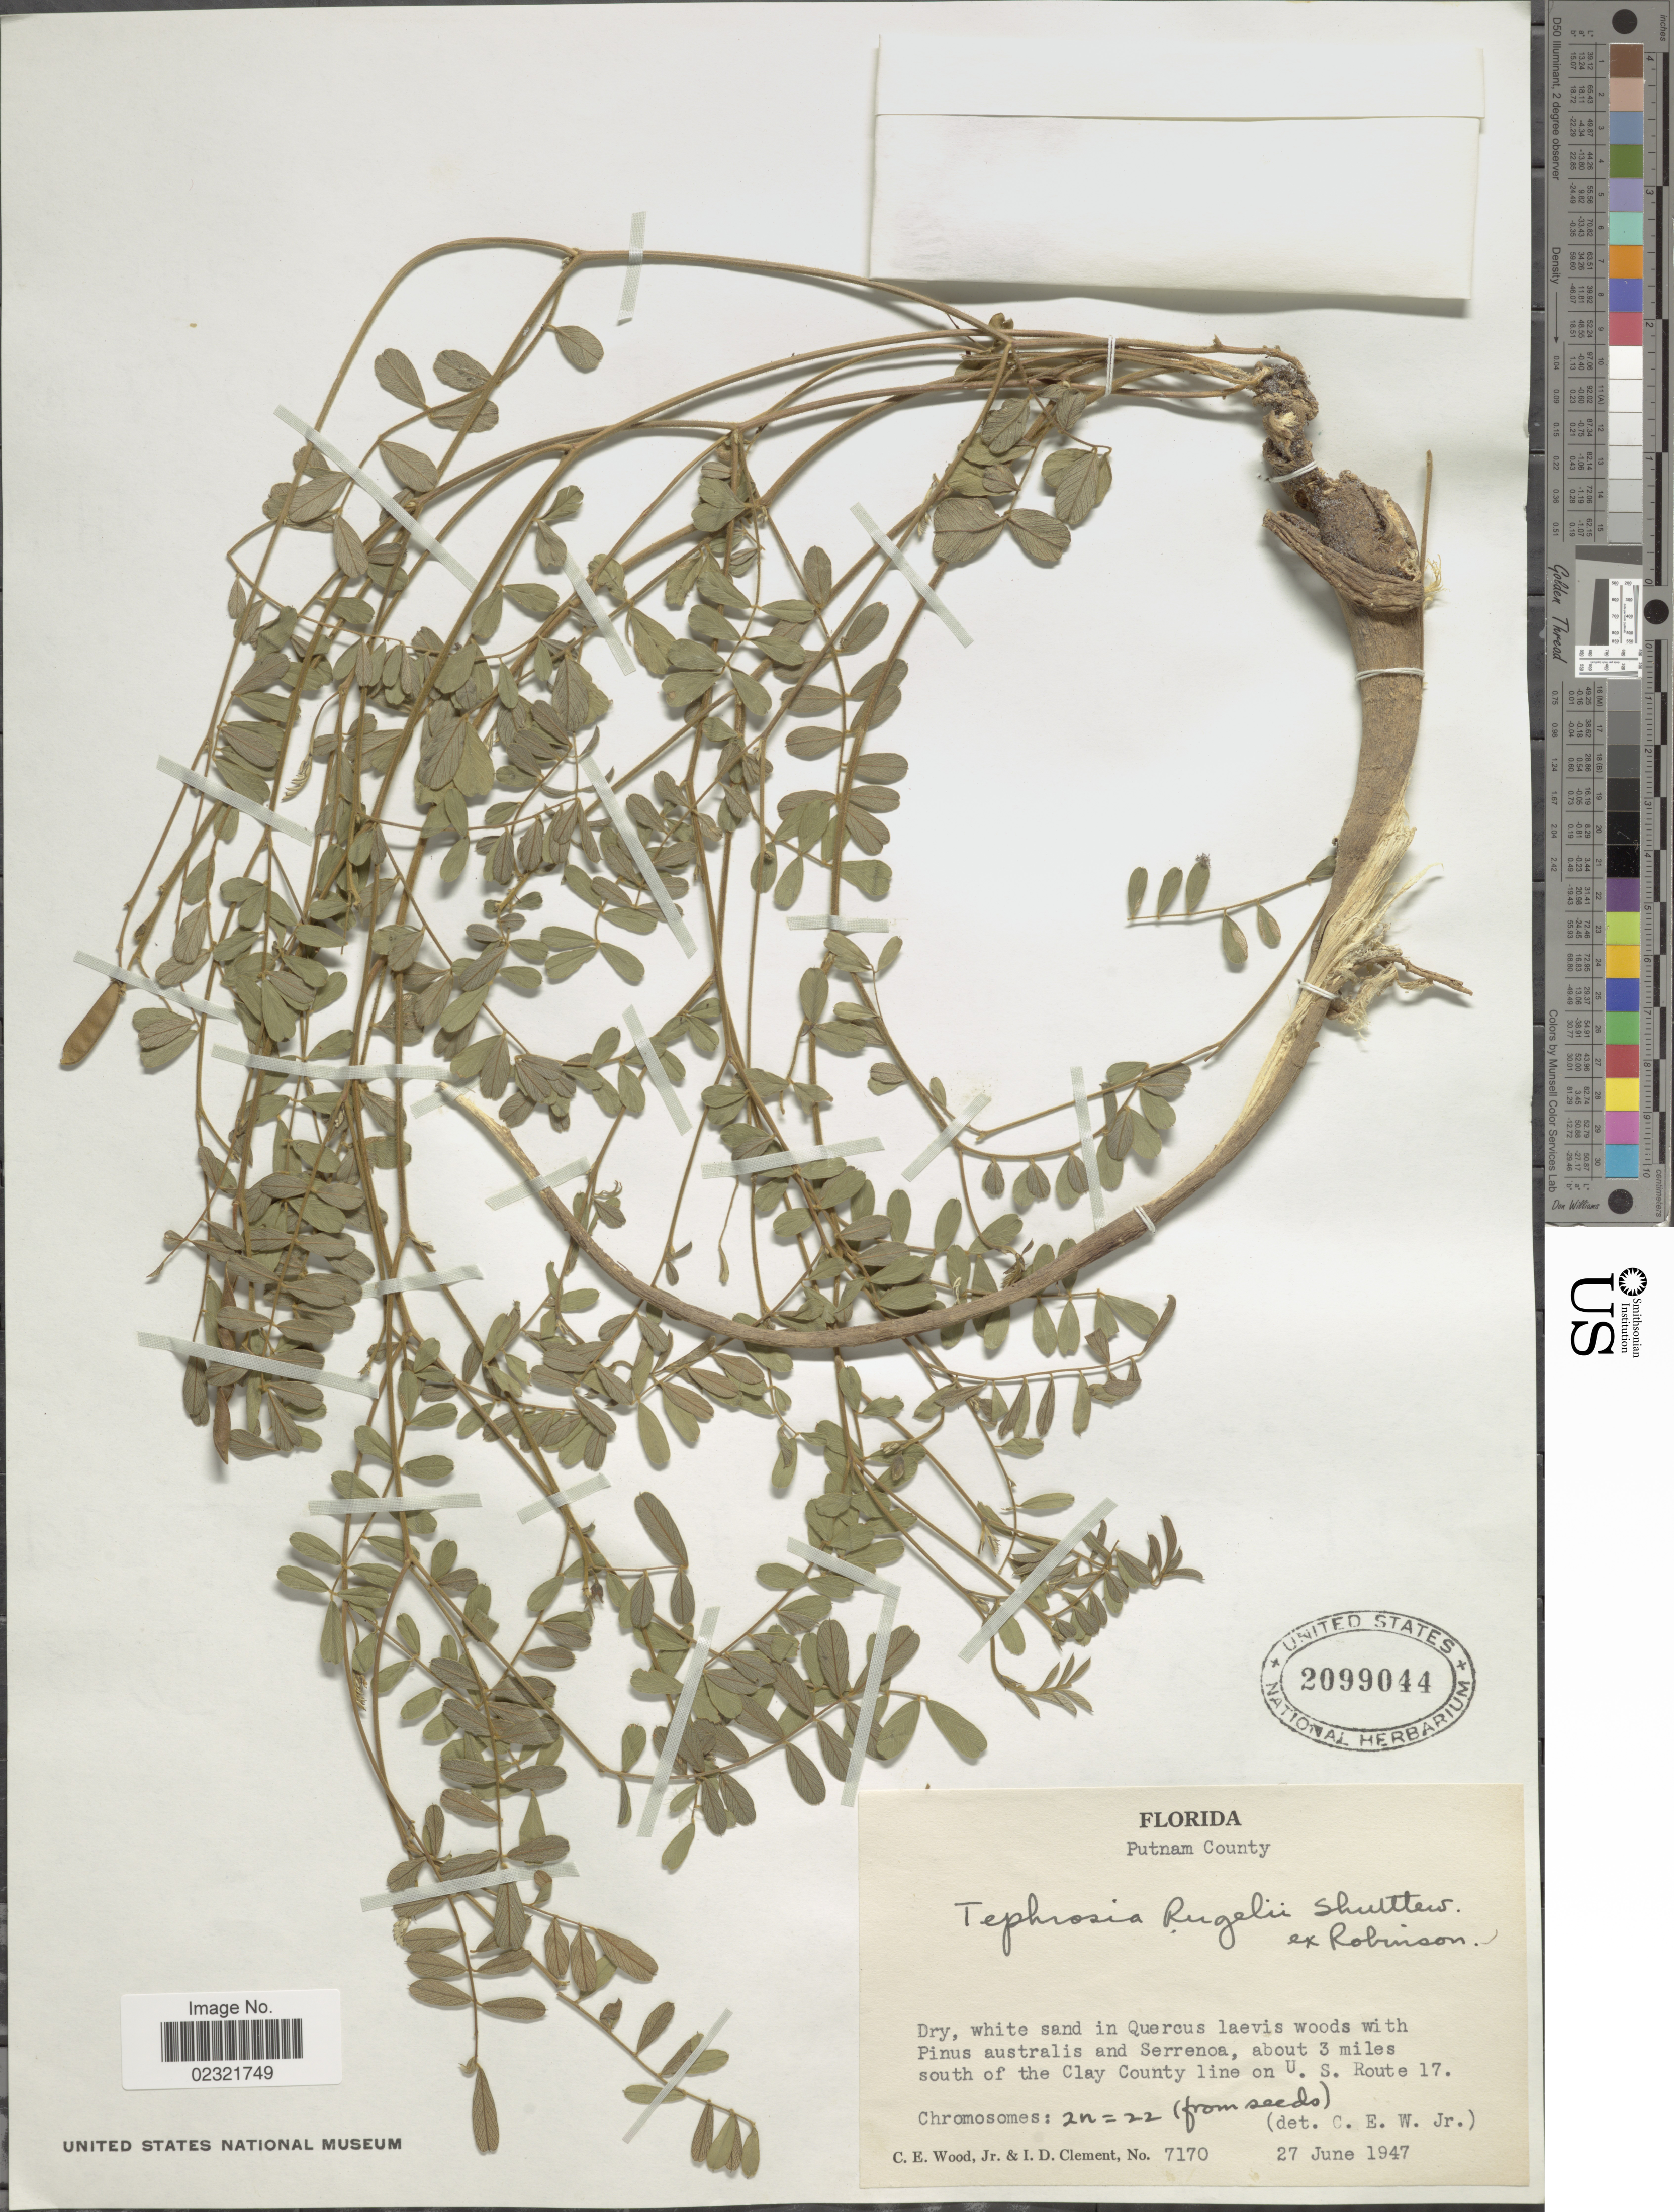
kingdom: Plantae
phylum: Tracheophyta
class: Magnoliopsida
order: Fabales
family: Fabaceae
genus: Tephrosia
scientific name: Tephrosia rugelii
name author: Shuttlew.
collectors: C. Wood & I. Clement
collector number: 7170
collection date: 1947-06-27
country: United States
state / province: Florida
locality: Putnam County, about 3 miles south of the Clay County line on U.S. Route 17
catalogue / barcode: US 2099044